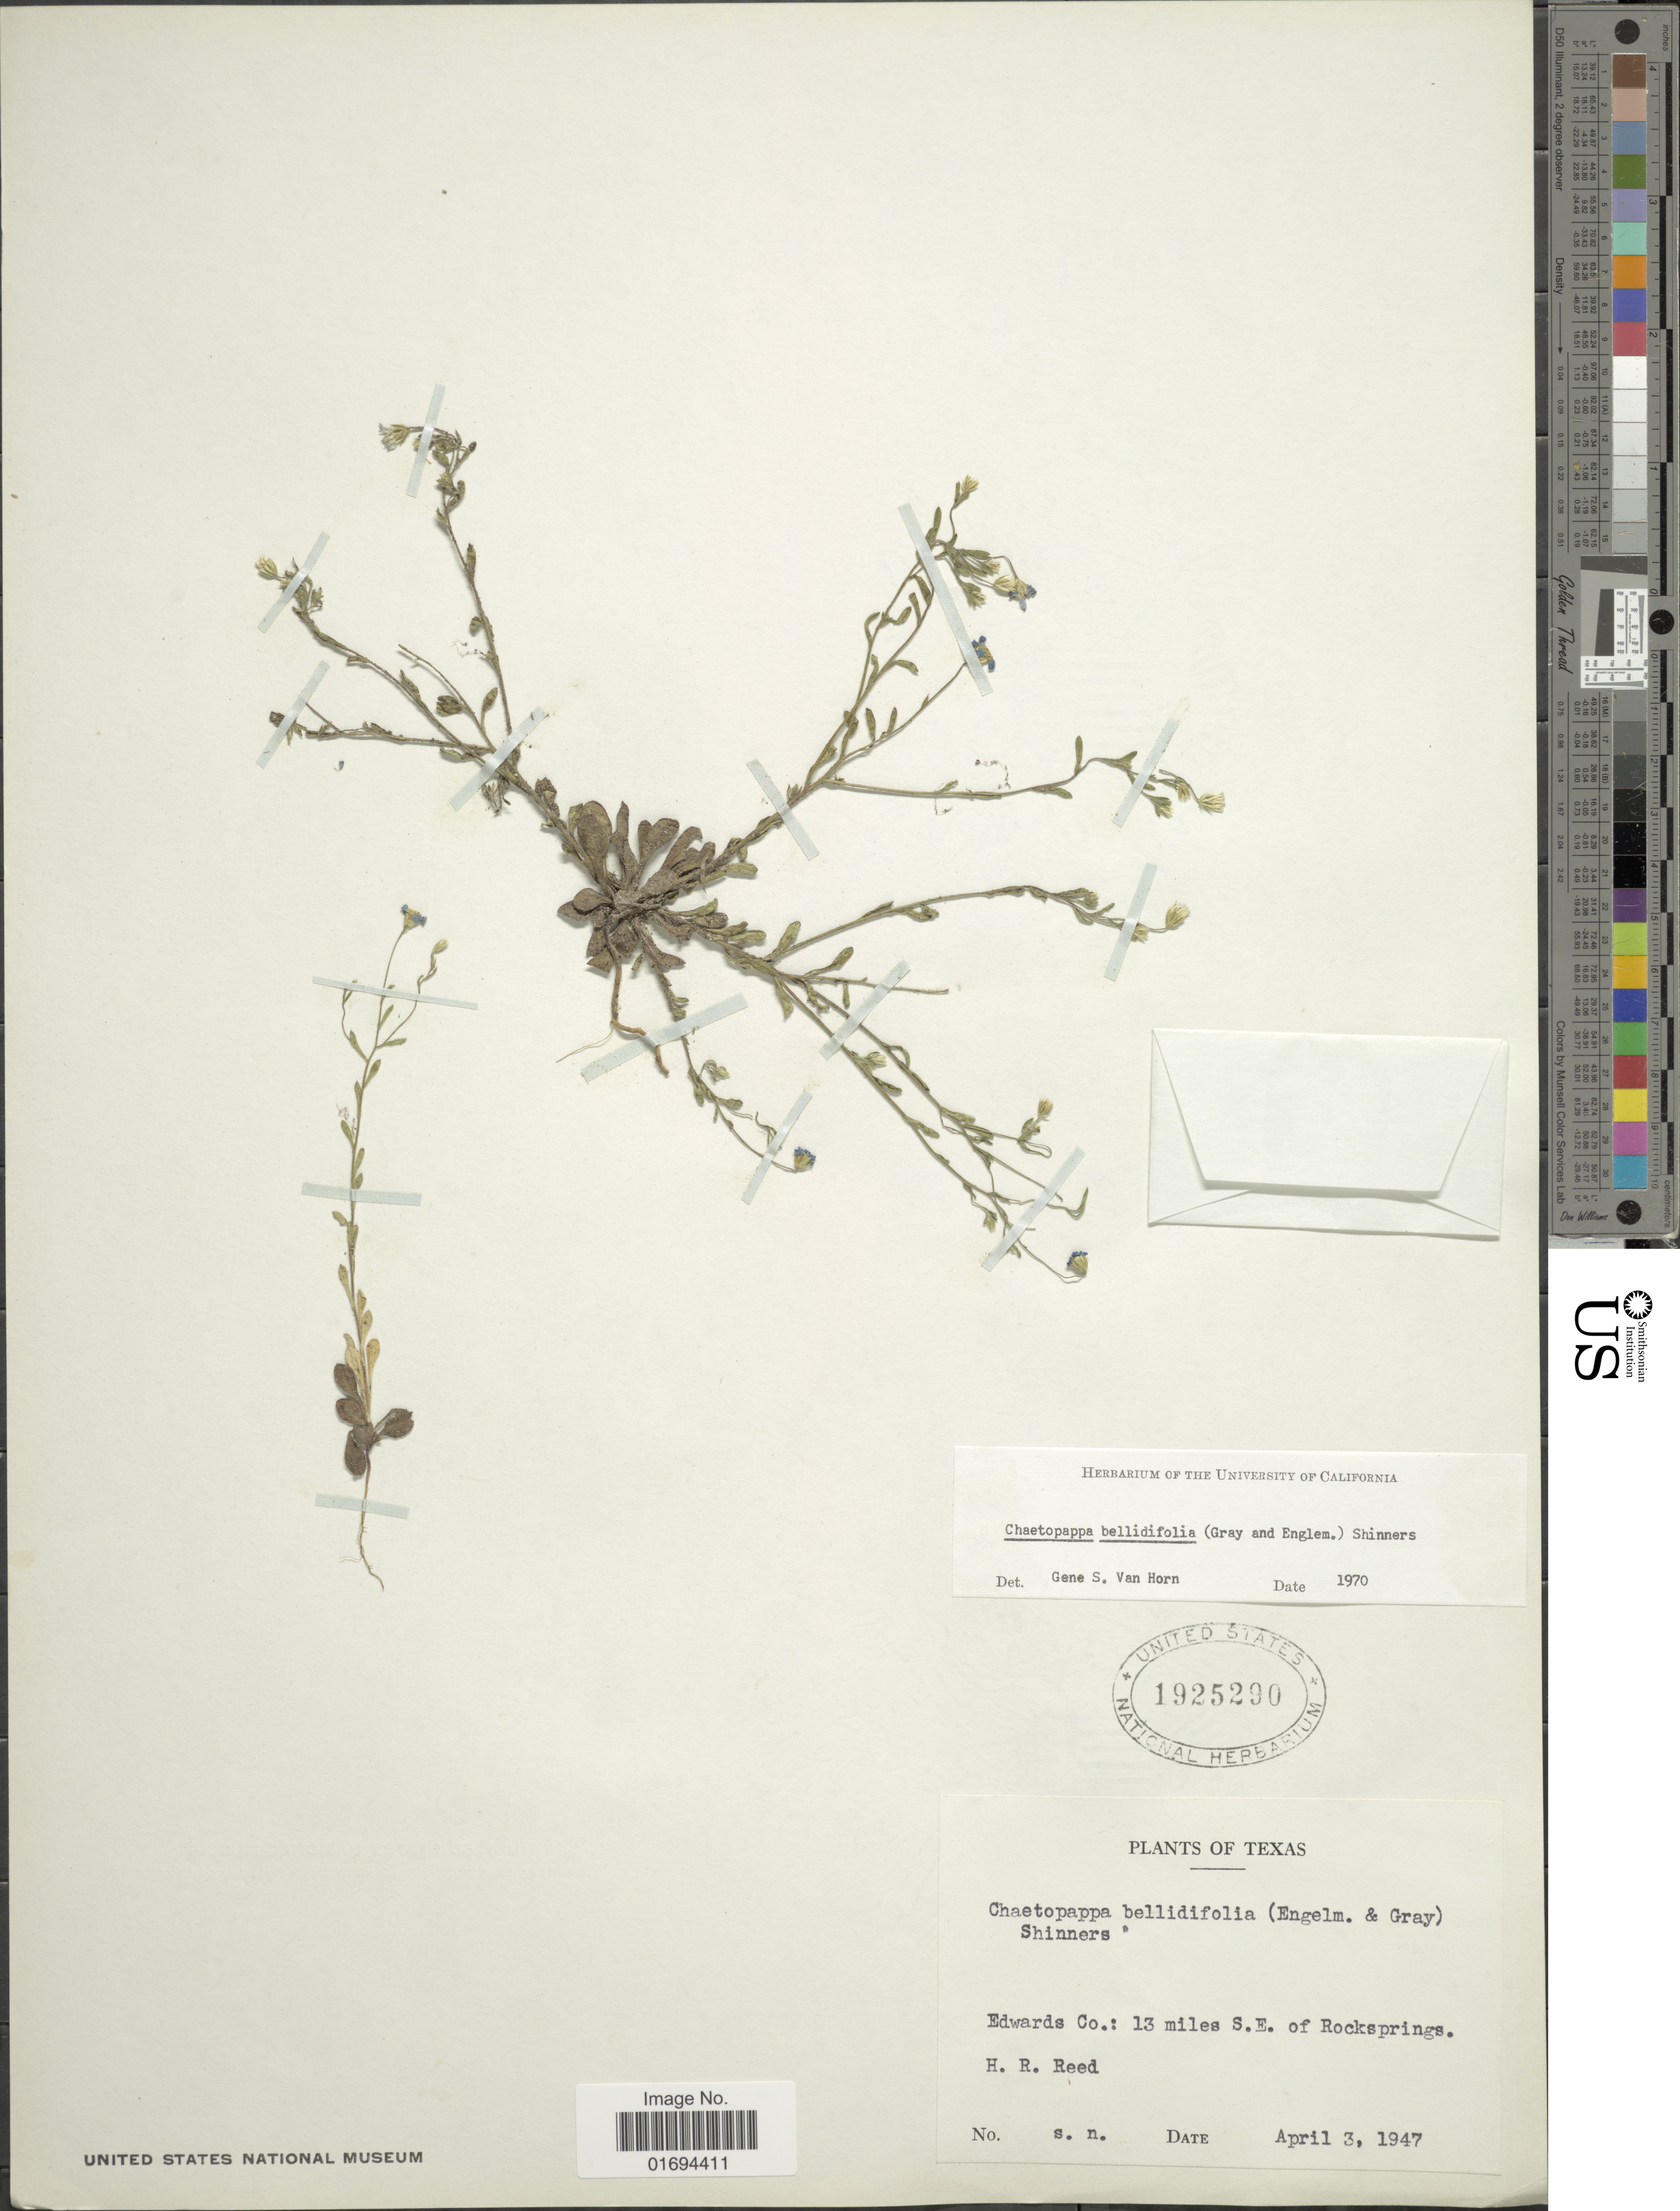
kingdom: Plantae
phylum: Tracheophyta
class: Magnoliopsida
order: Asterales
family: Asteraceae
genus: Chaetopappa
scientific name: Chaetopappa bellidifolia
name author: (A. Gray) Shinners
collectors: H. Reed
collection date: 1947-04-03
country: United States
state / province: Texas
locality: Edwards Co.: 13 miles S. E. of Rocksprings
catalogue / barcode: US 1925290